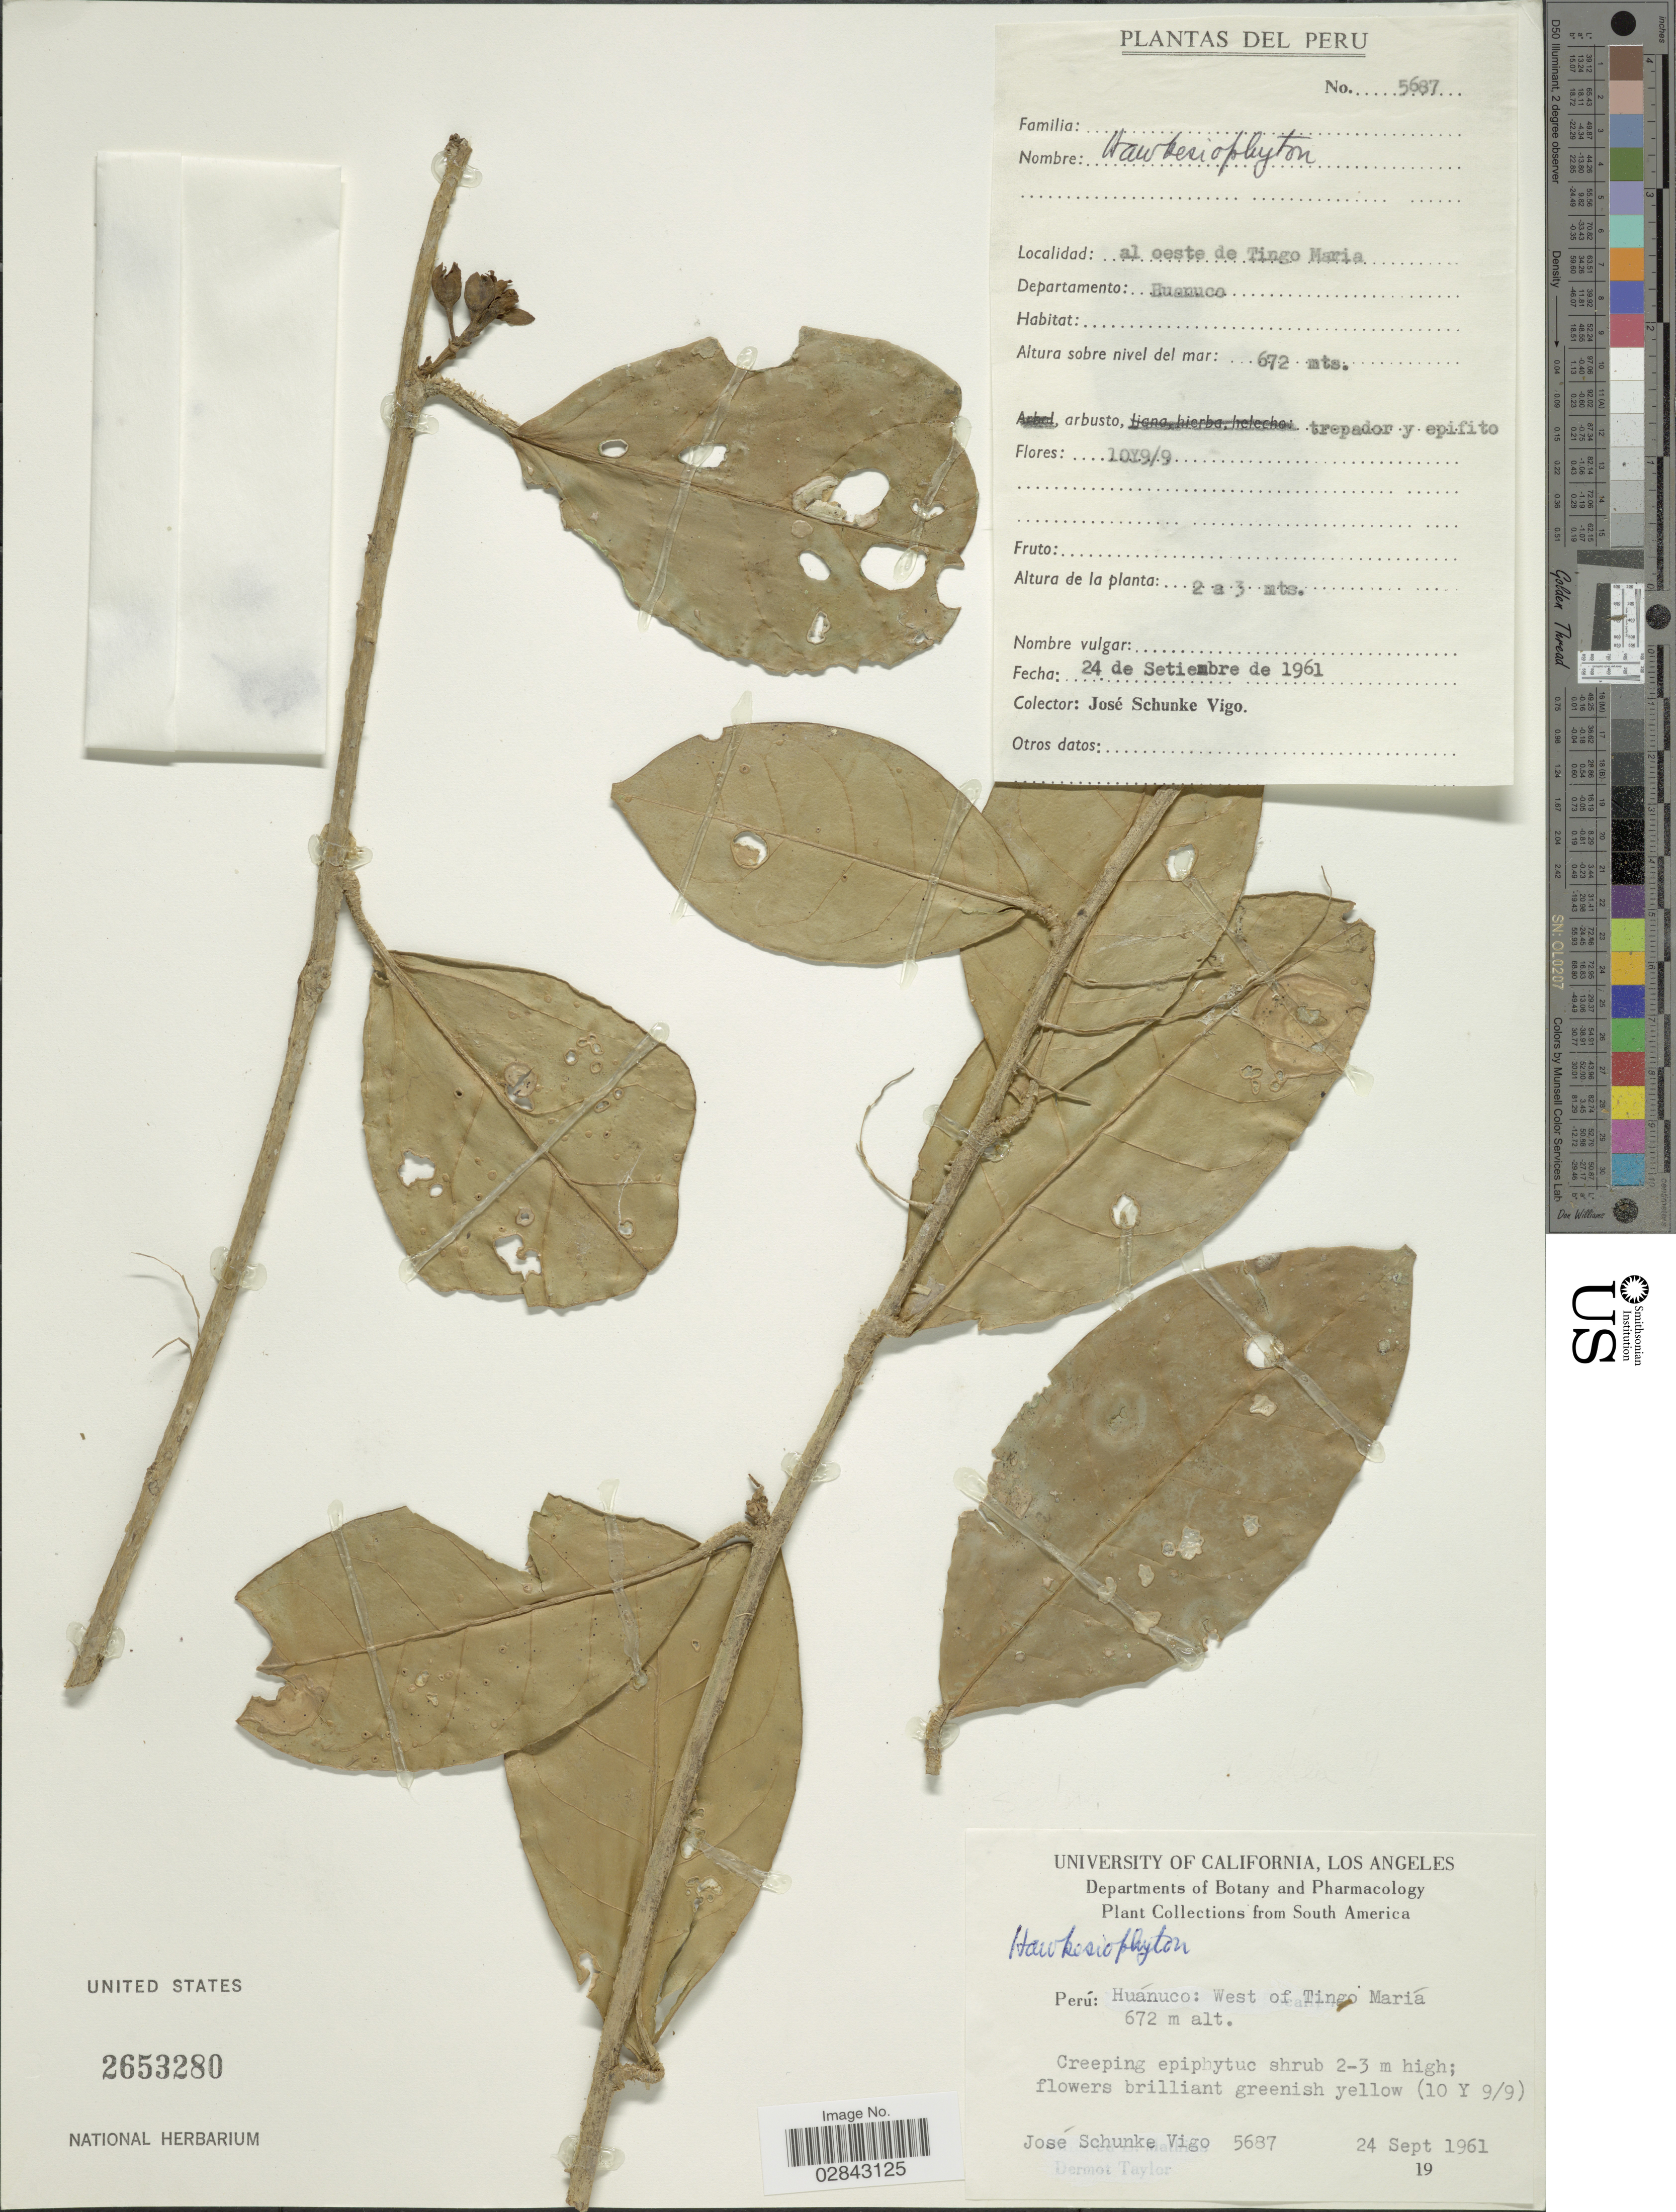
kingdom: Plantae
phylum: Tracheophyta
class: Magnoliopsida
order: Solanales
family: Solanaceae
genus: Markea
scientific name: Markea ulei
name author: (Dammer) Cuatrec.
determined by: Nee, Michael H.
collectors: J. Schunke Vigo & D. Taylor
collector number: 5687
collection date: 1961-09-24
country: Peru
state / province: Huánuco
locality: West of Tingo María. Departamento Huanuco.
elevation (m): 672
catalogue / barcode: US 2653280